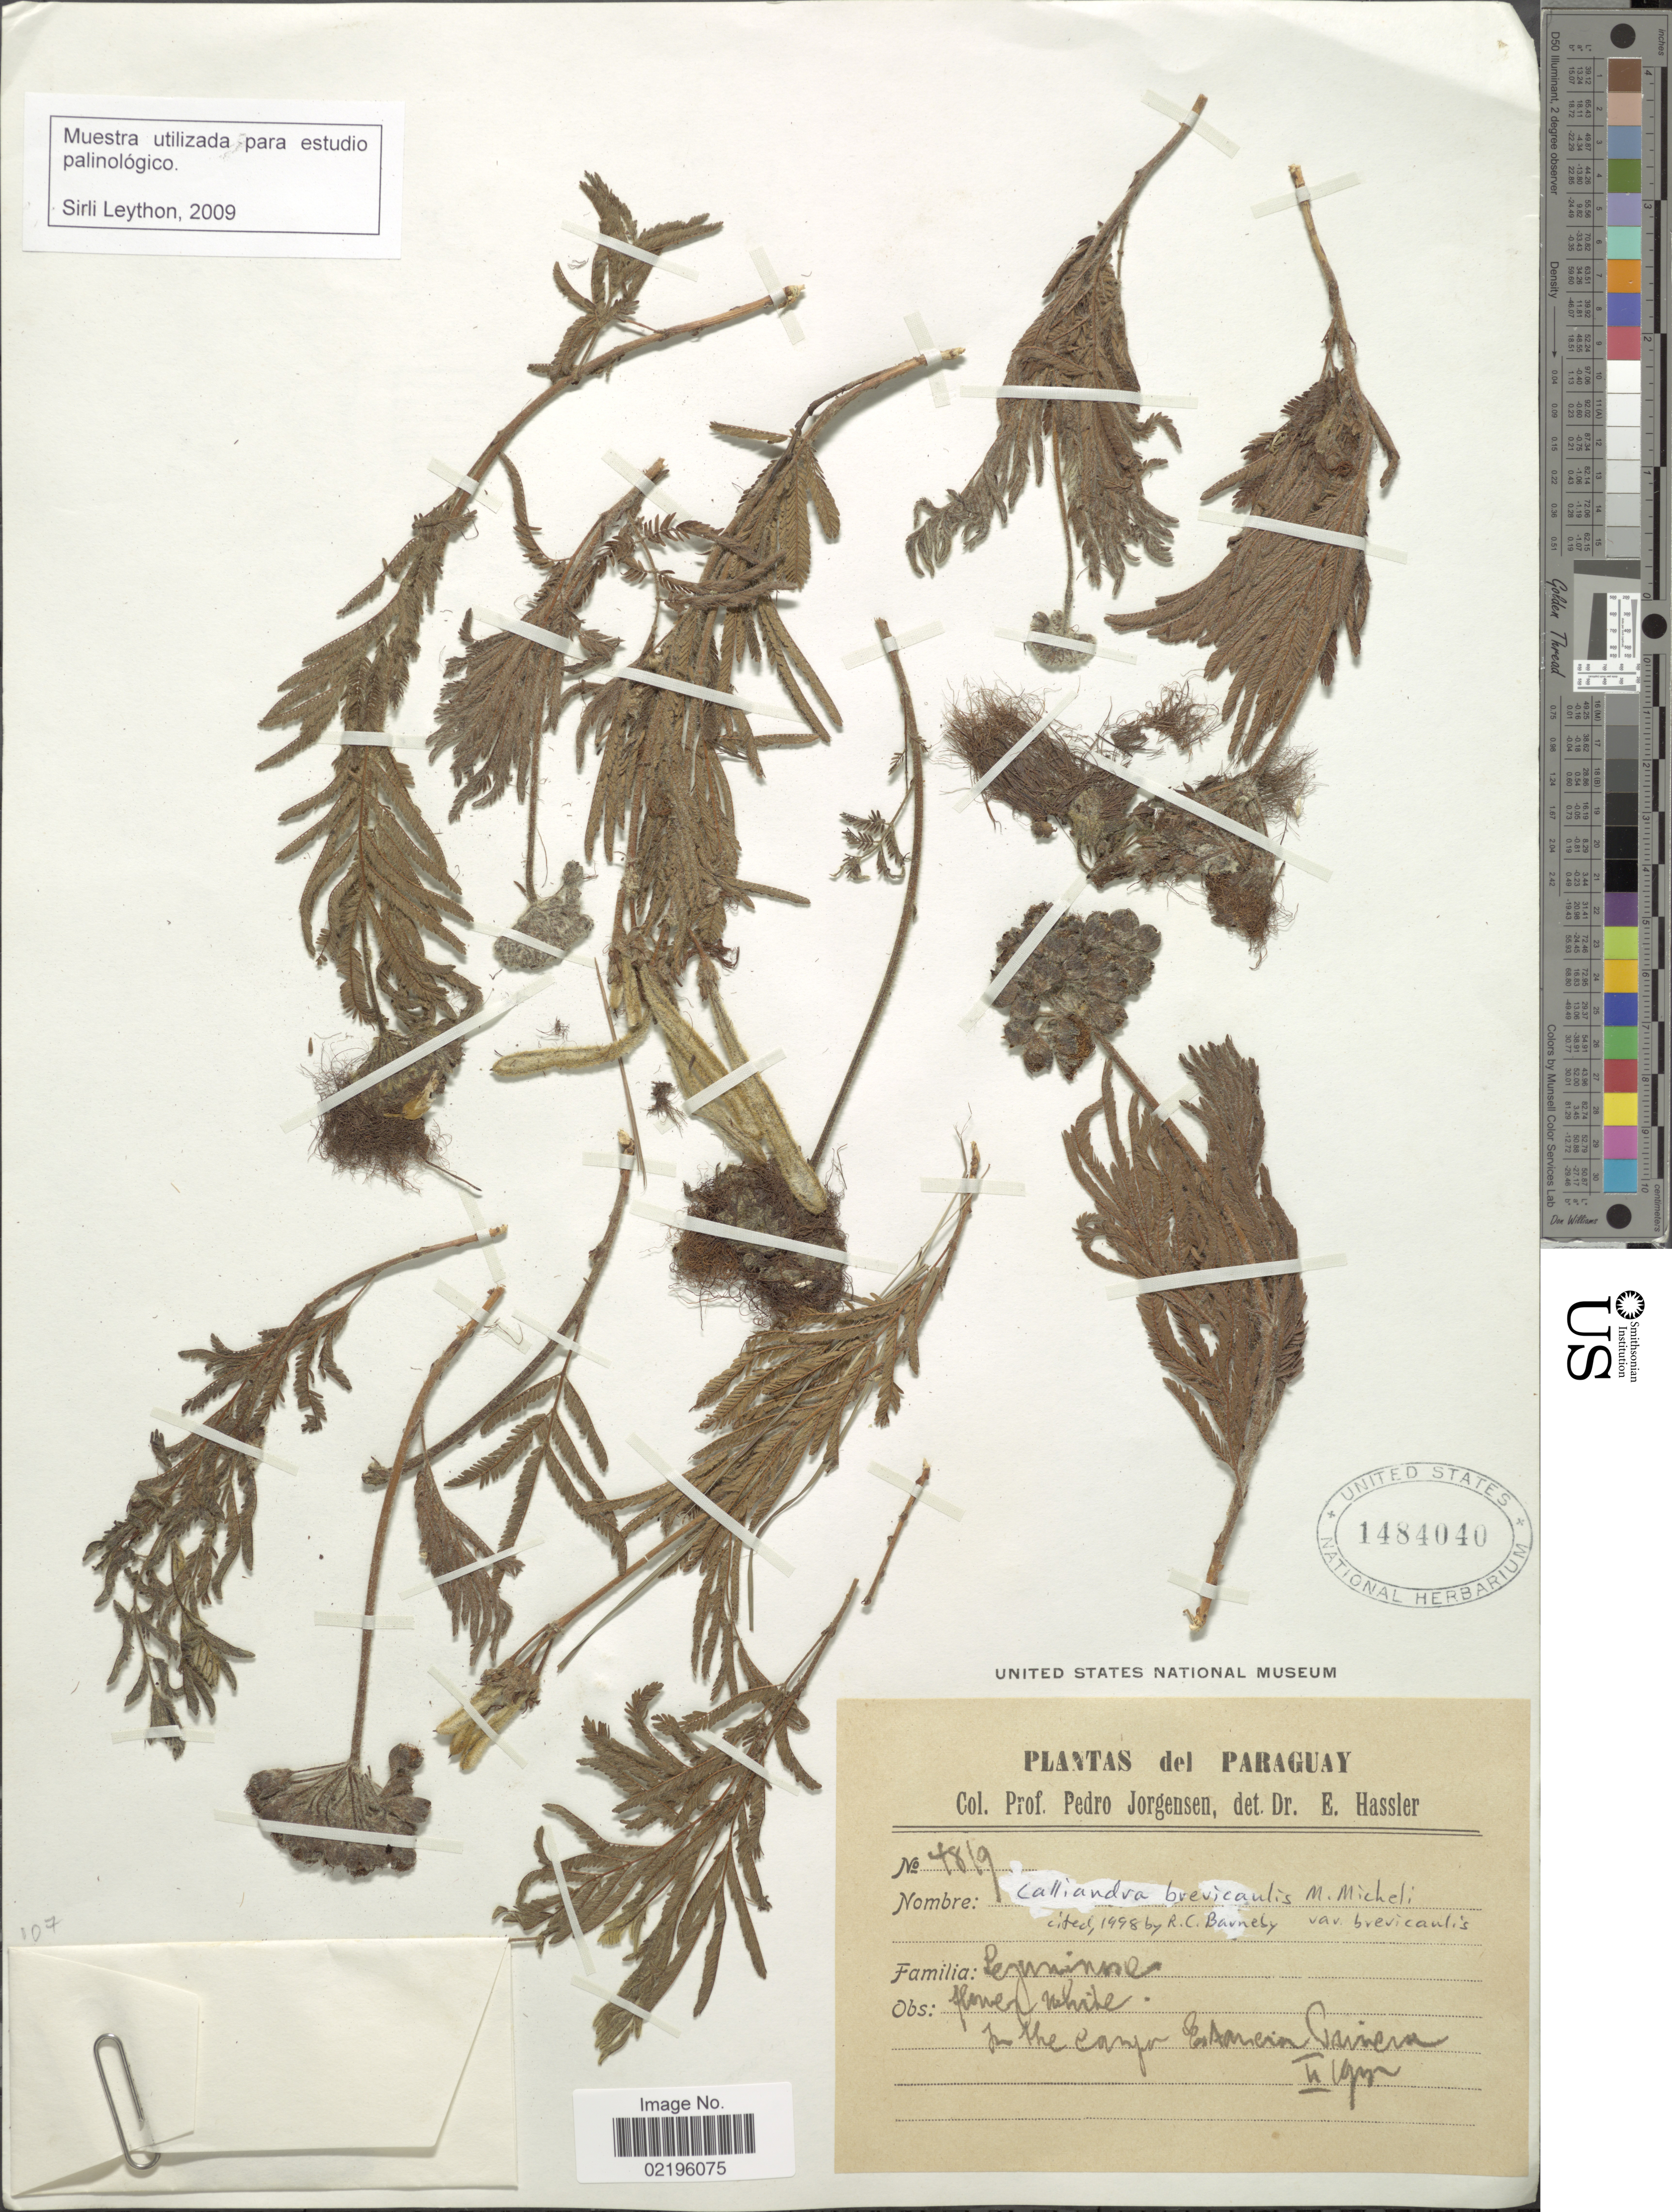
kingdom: Plantae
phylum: Tracheophyta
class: Magnoliopsida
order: Fabales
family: Fabaceae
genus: Calliandra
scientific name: Calliandra brevicaulis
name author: Micheli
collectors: P. Jorgenson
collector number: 4819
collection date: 1902-02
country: Paraguay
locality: In the Canyon Estancia Cariuera [interpreted]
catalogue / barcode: US 1484040